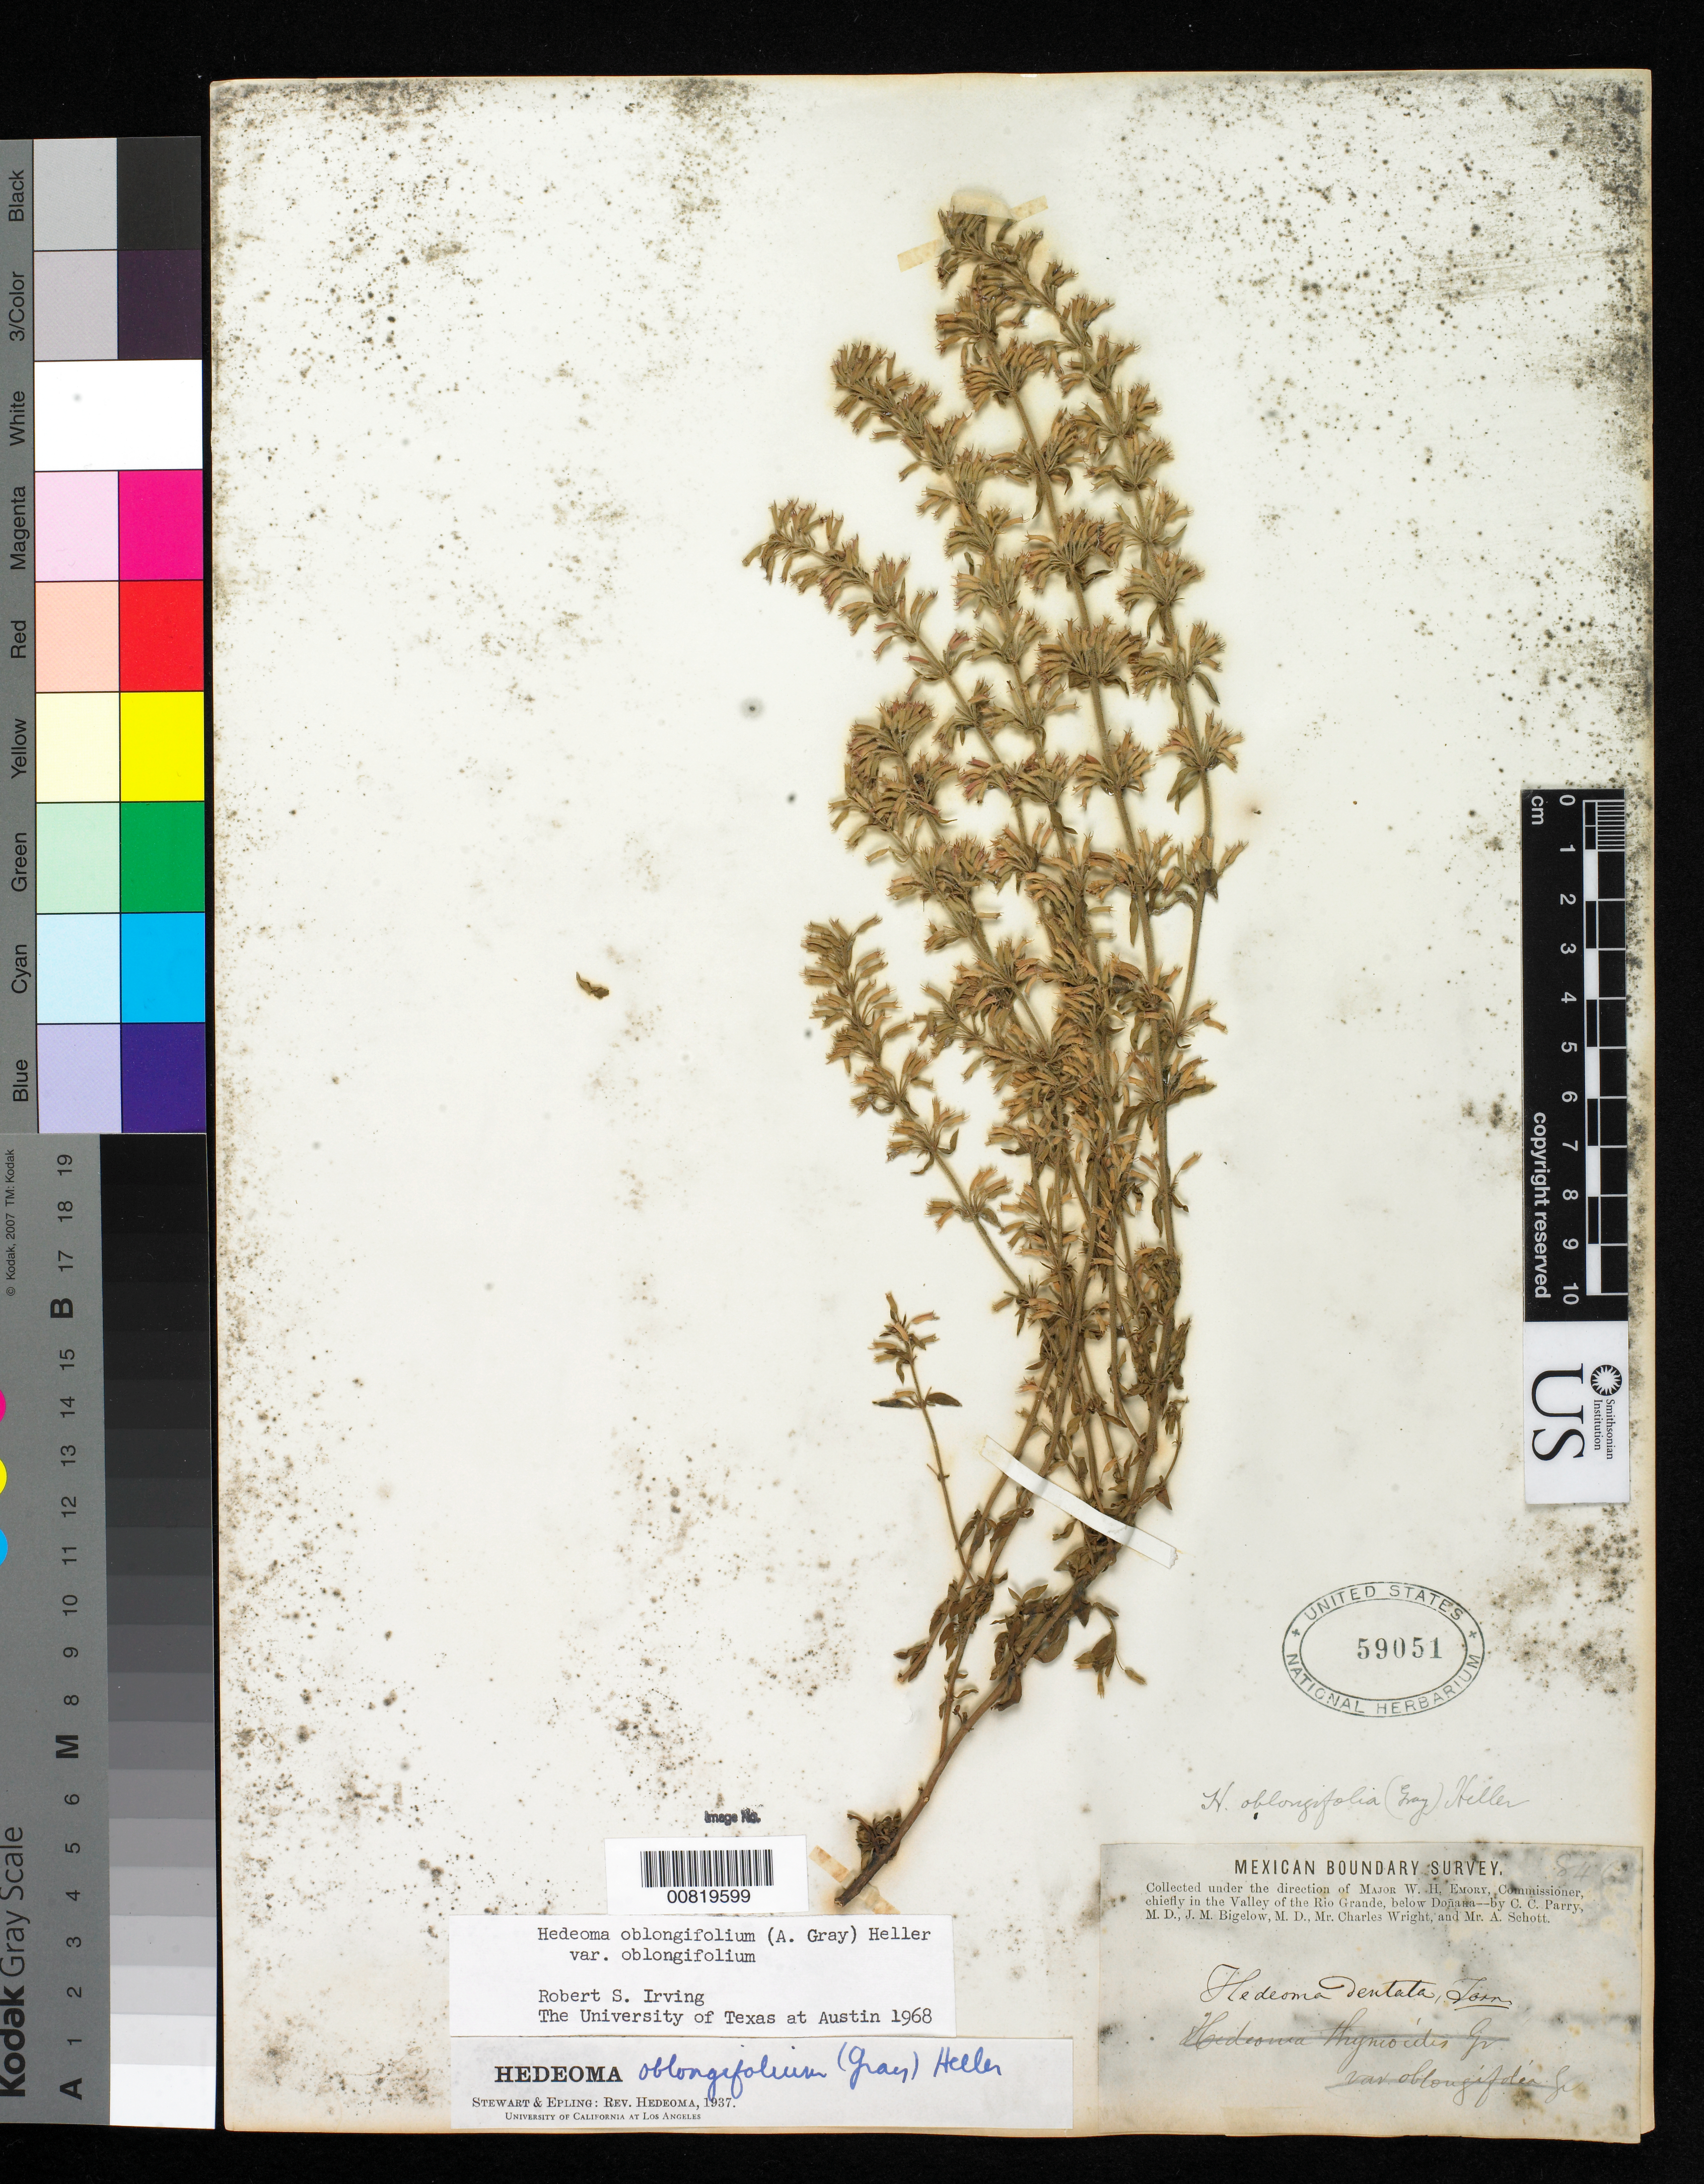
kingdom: Plantae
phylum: Tracheophyta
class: Magnoliopsida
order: Lamiales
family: Lamiaceae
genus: Hedeoma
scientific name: Hedeoma oblongifolia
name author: (A. Gray) A. Heller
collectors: C. C. Parry, J. M. Bigelow, C. Wright & A. C. V. Schott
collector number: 846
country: United States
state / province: New Mexico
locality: Valley of the Rio Grande, below Doñana, New Mexico.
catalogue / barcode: US 59051